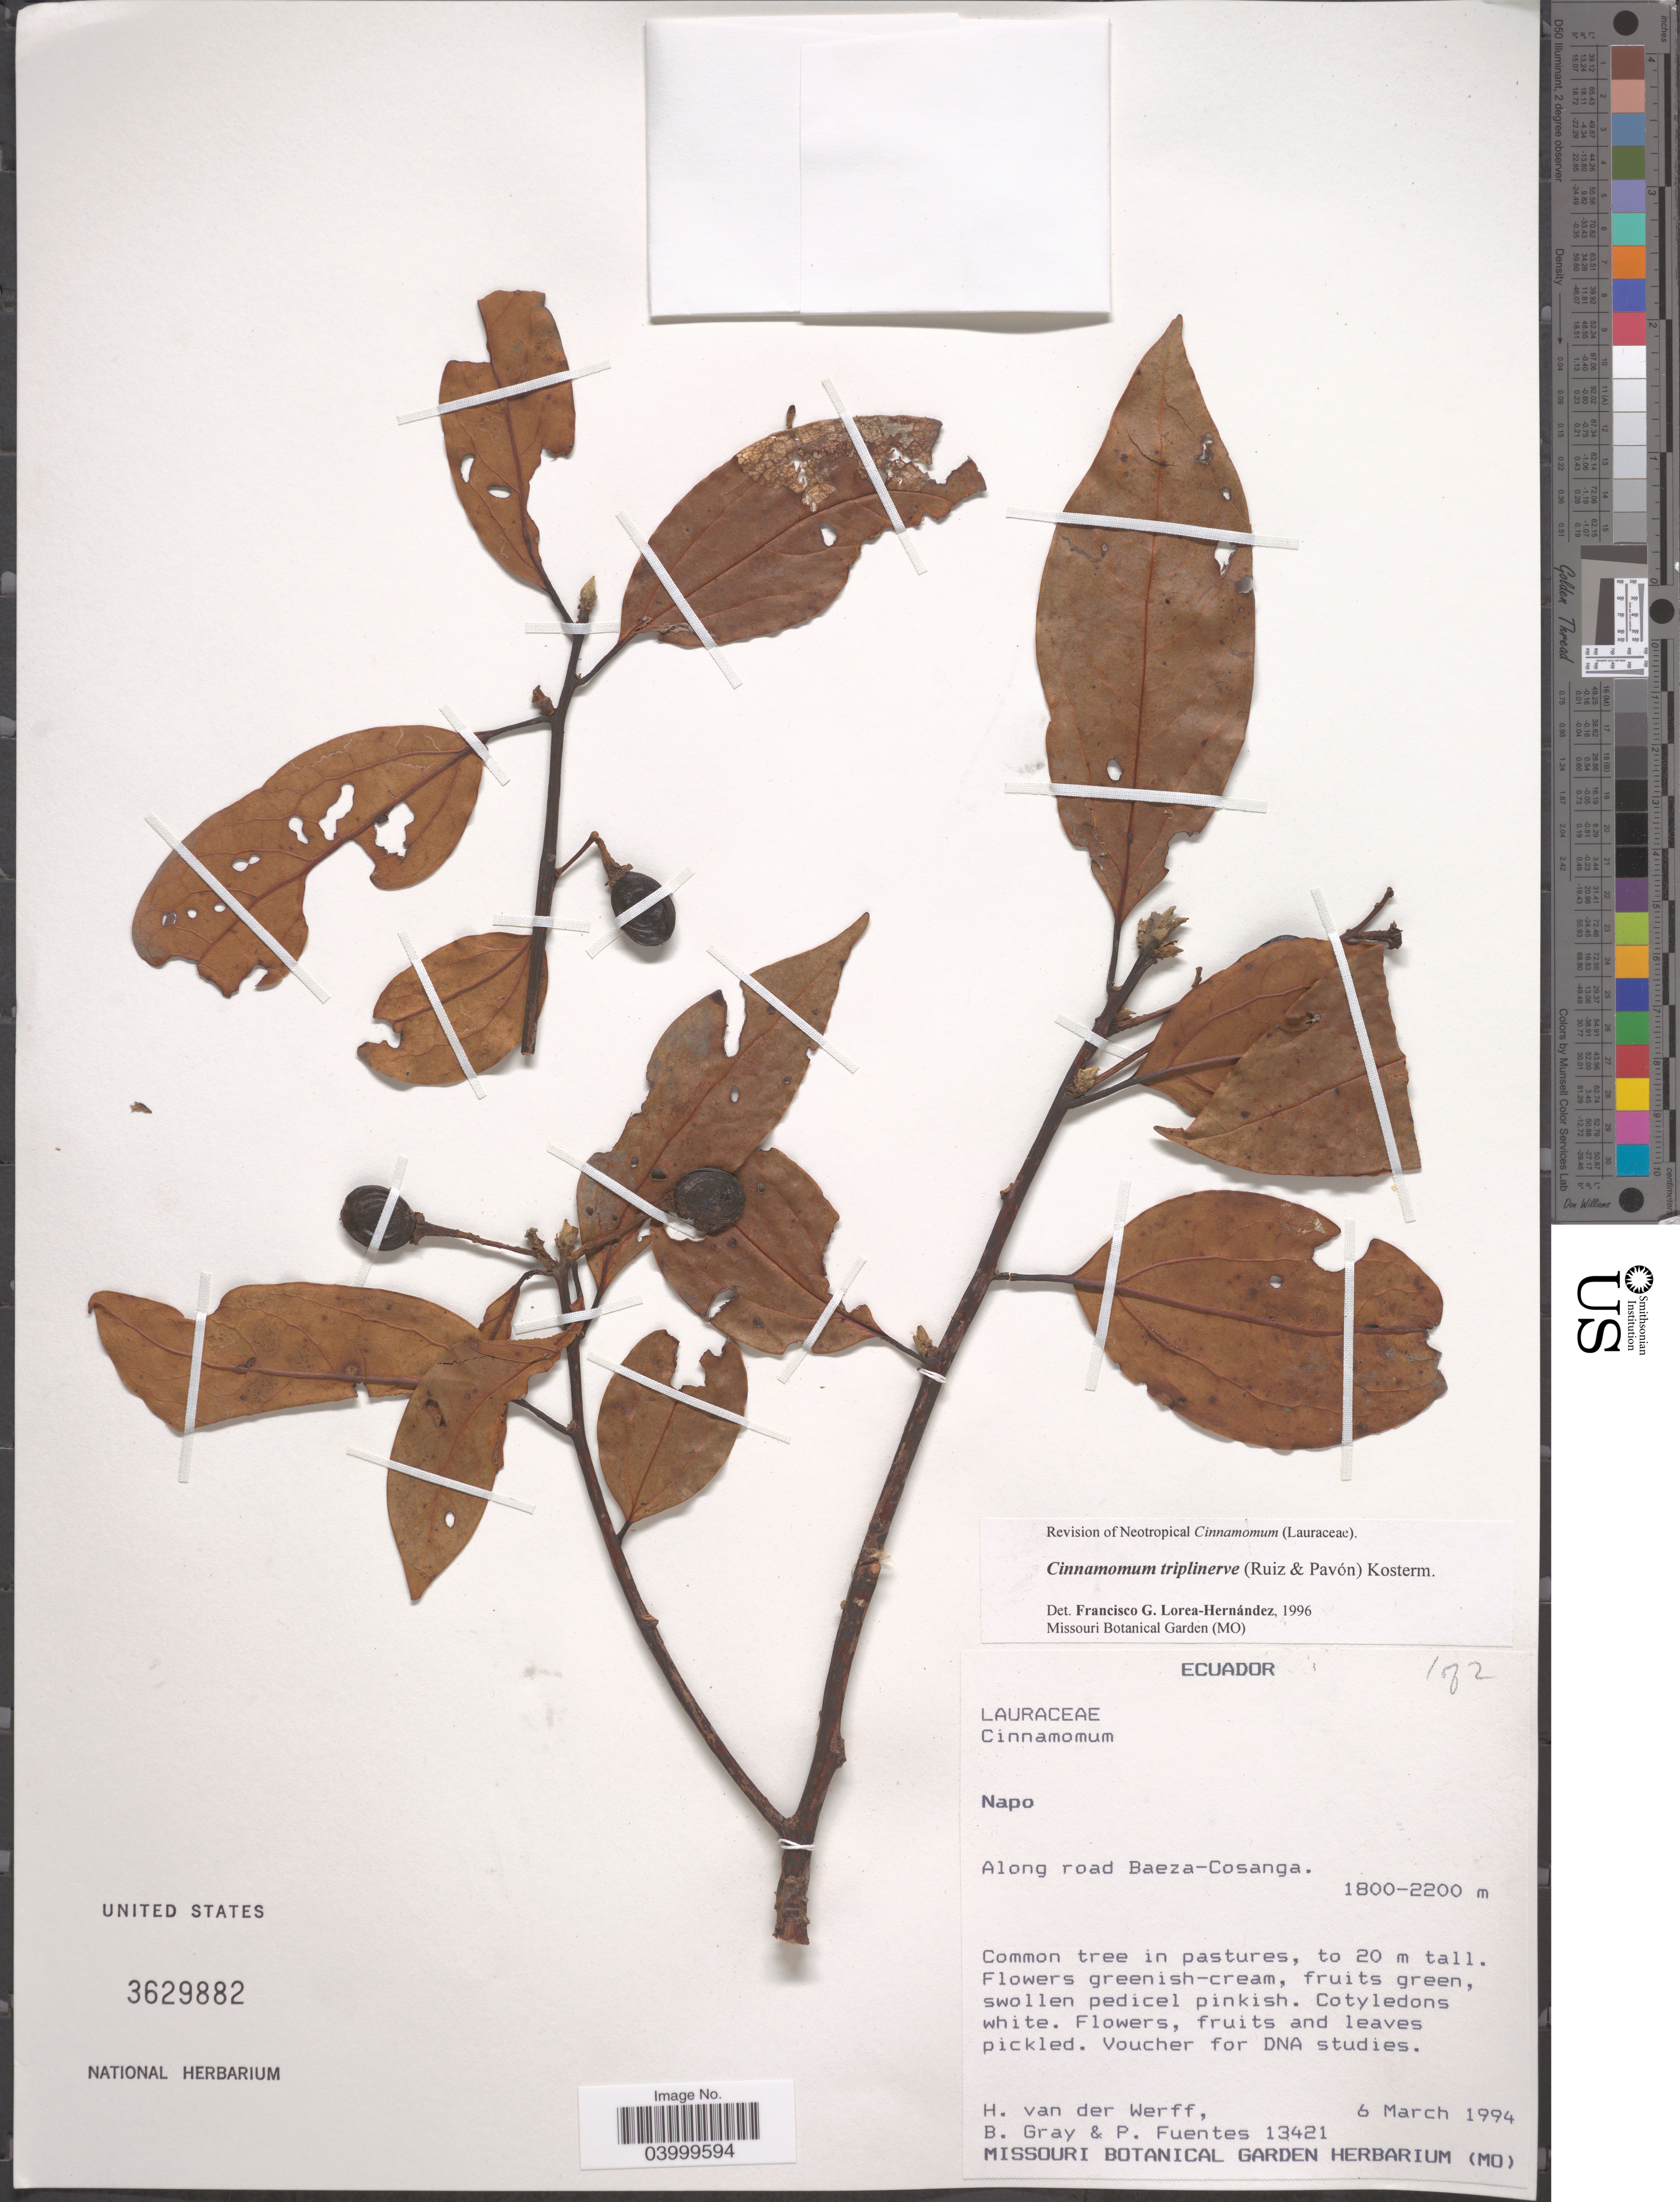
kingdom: Plantae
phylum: Tracheophyta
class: Magnoliopsida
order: Laurales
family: Lauraceae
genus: Cinnamomum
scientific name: Cinnamomum triplinerve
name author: (Ruiz & Pav.) Kosterm.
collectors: H. van der Werff, B. Gray & P. Fuentes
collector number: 13421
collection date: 1994-03-06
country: Ecuador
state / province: Napo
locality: Along road Baeza-Cosanga.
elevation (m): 1800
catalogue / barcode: US 3629882